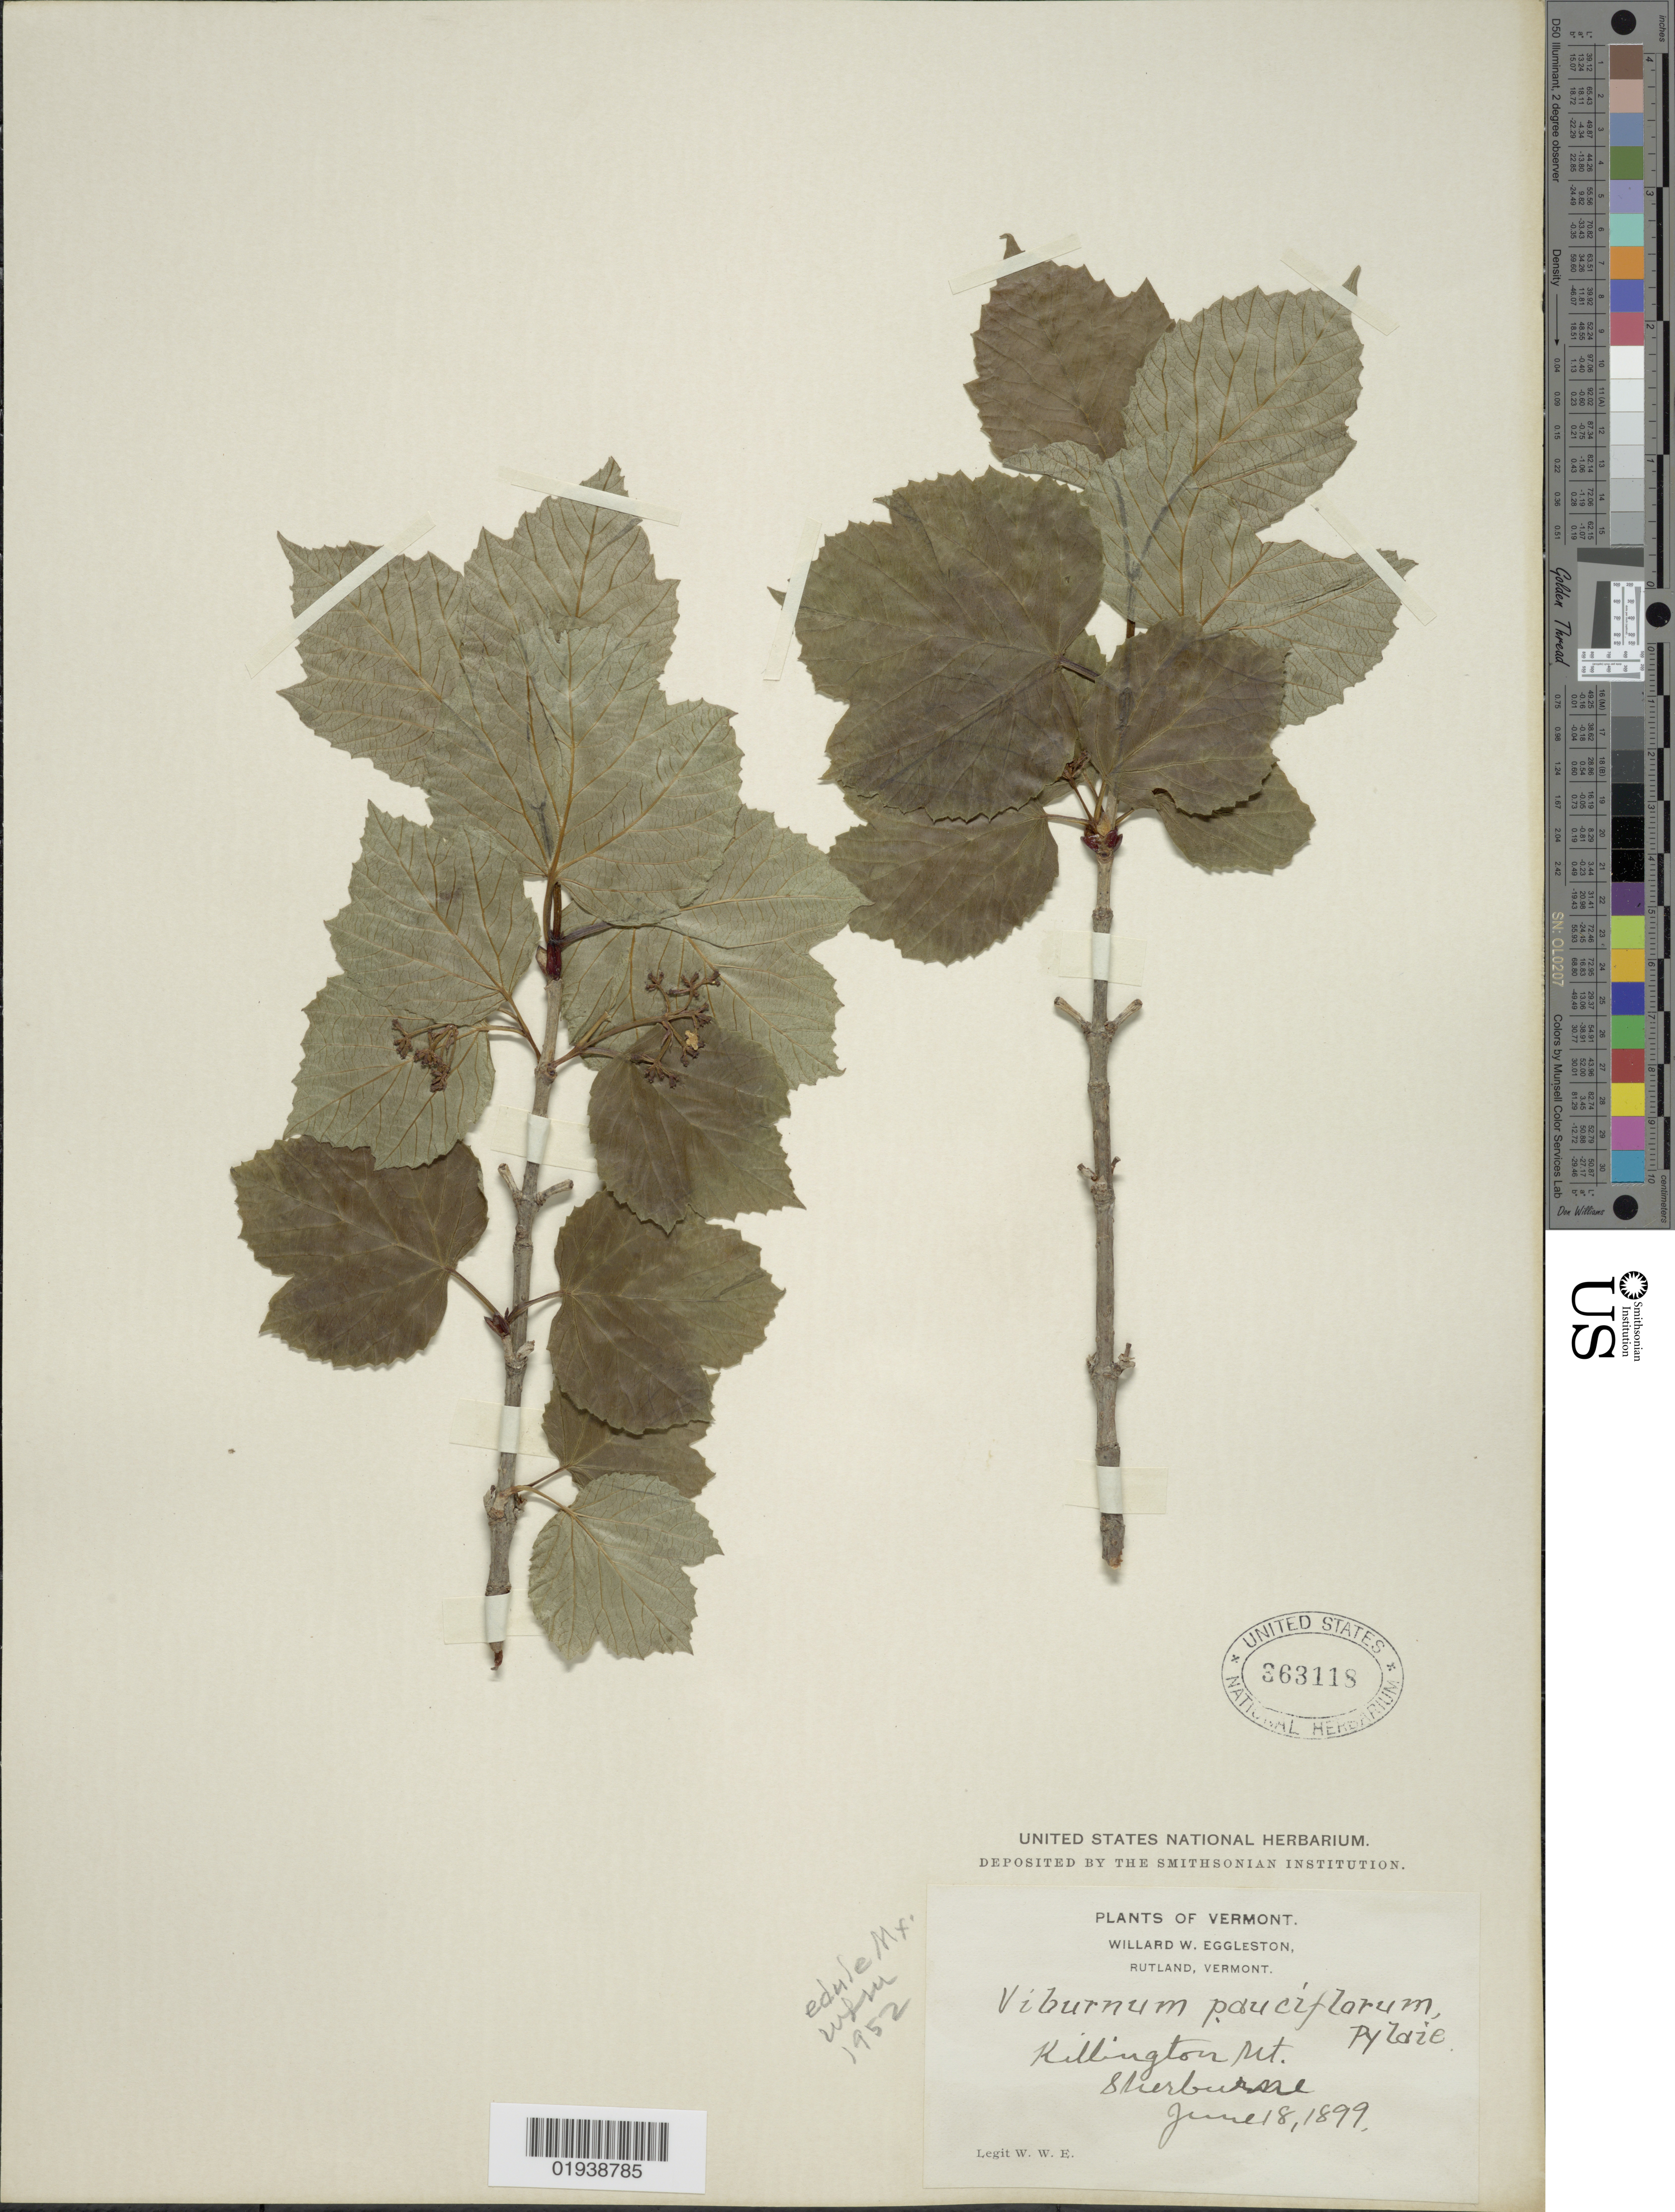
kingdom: Plantae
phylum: Tracheophyta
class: Magnoliopsida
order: Dipsacales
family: Viburnaceae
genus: Viburnum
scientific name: Viburnum edule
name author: (Michx.) Raf.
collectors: W. W. Eggleston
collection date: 1899-06-18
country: United States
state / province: Vermont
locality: Killington Mt. Sherburne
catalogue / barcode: US 363118